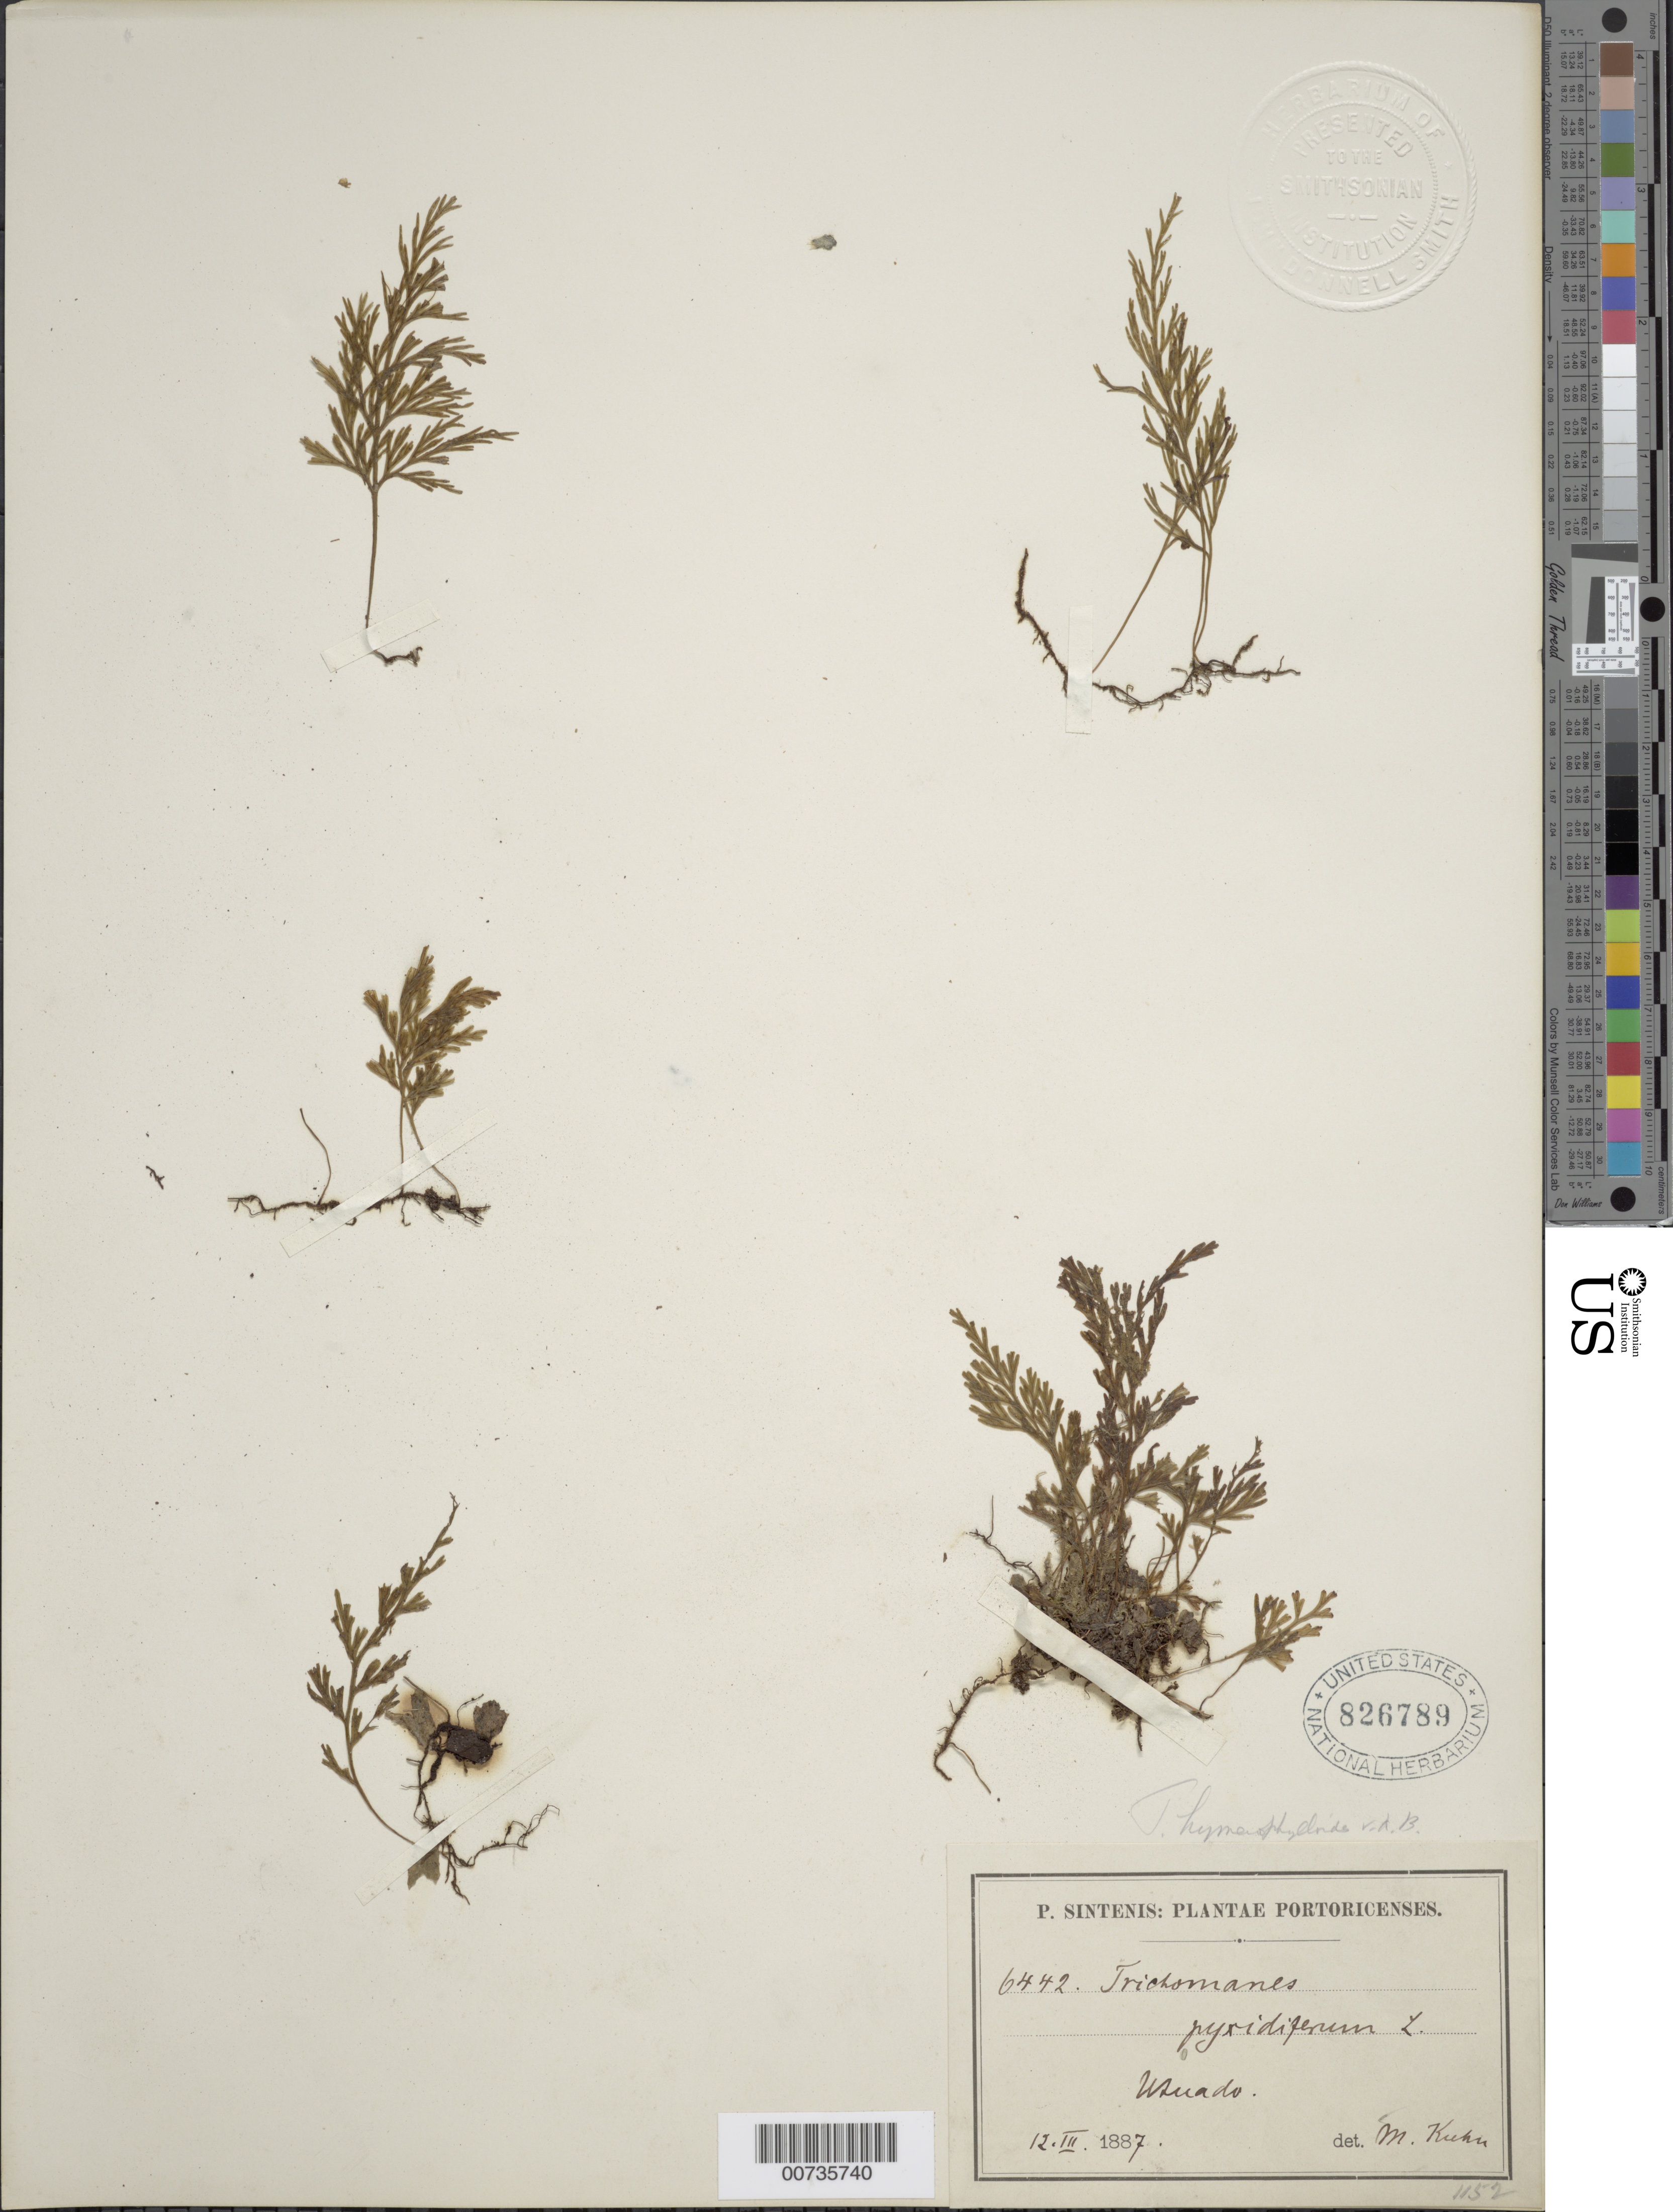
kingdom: Plantae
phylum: Tracheophyta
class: Polypodiopsida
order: Hymenophyllales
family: Hymenophyllaceae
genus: Polyphlebium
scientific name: Polyphlebium hymenophylloides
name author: (Bosch) Ebihara & Dubuisson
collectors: P. Sintenis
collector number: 6442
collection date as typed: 12 Mar 1887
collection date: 1887-03-12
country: Puerto Rico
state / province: Utuado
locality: Utuado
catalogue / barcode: US 826789